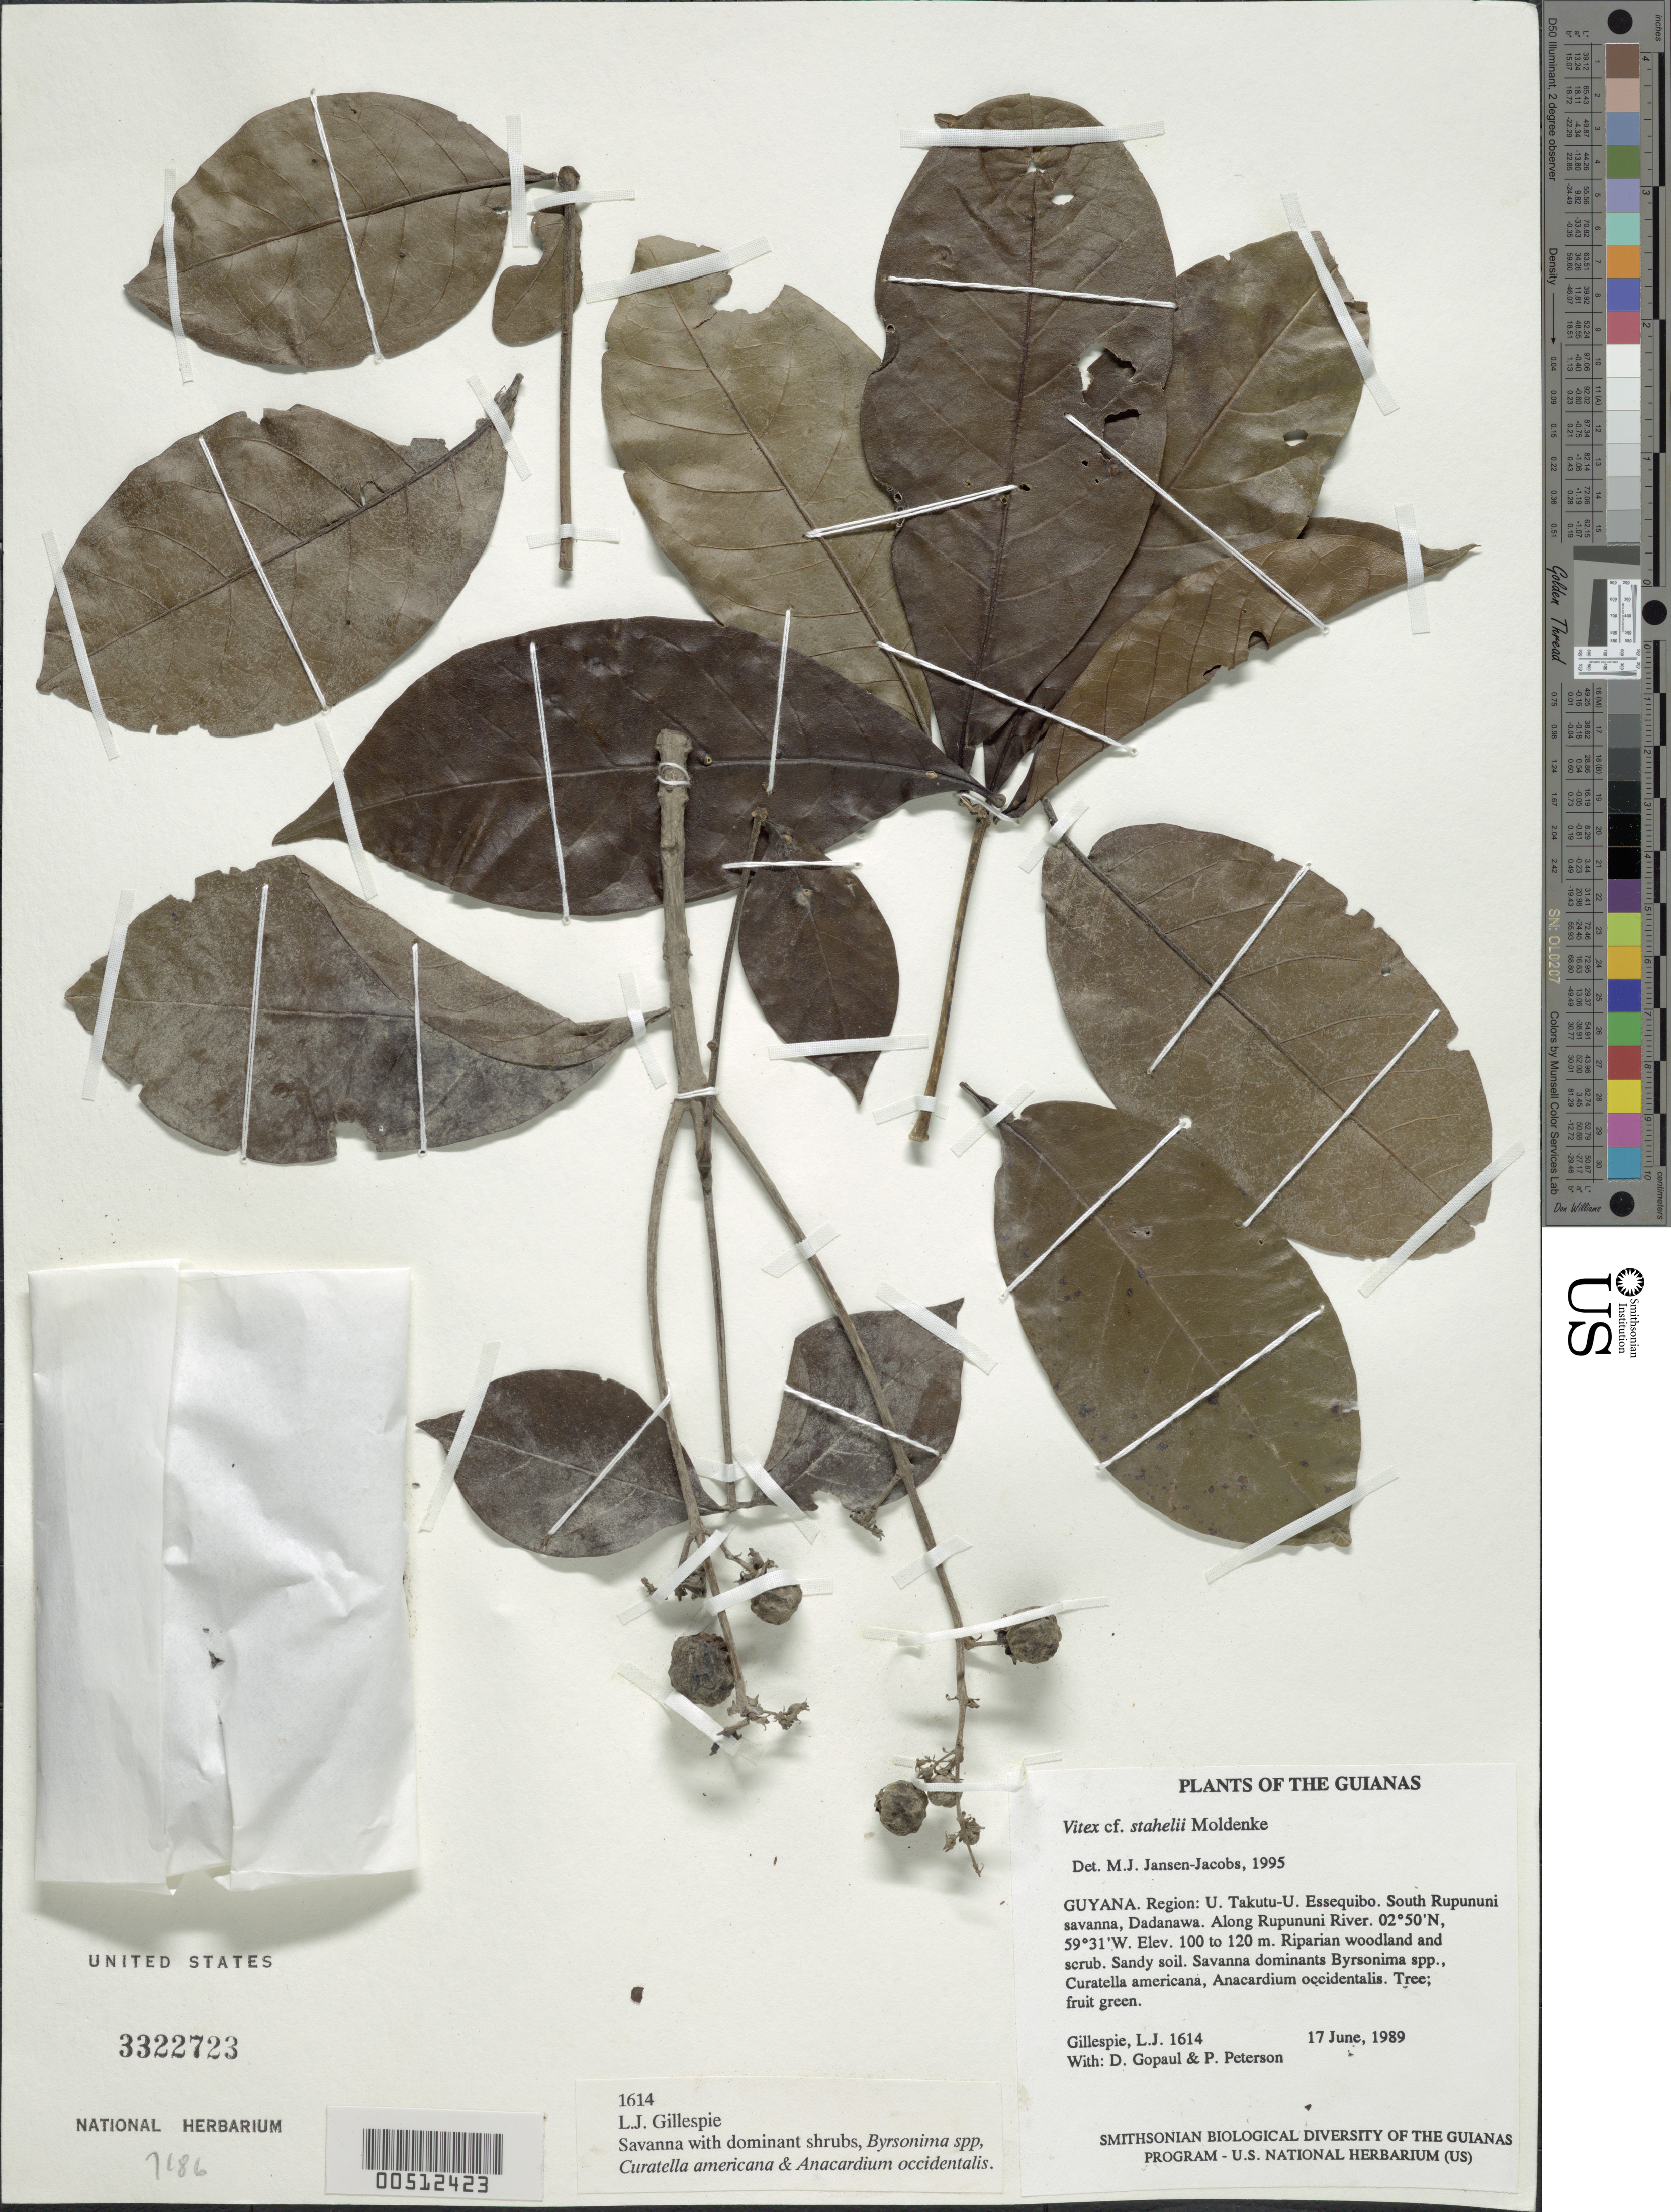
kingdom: Plantae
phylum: Tracheophyta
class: Magnoliopsida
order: Lamiales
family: Lamiaceae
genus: Vitex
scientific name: Vitex compressa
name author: Turcz.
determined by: Liesner, R. L.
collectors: L. J. Gillespie, D. Gopaul & P. M. Peterson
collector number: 1614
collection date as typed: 17 June 1989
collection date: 1989-06-17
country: Guyana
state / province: U. Takutu-U. Essequibo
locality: South Rupununi savanna, Dadanawa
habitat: Riparian woodland and scrub along Rupununi River. Sandy soil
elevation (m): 100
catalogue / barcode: US 3322723